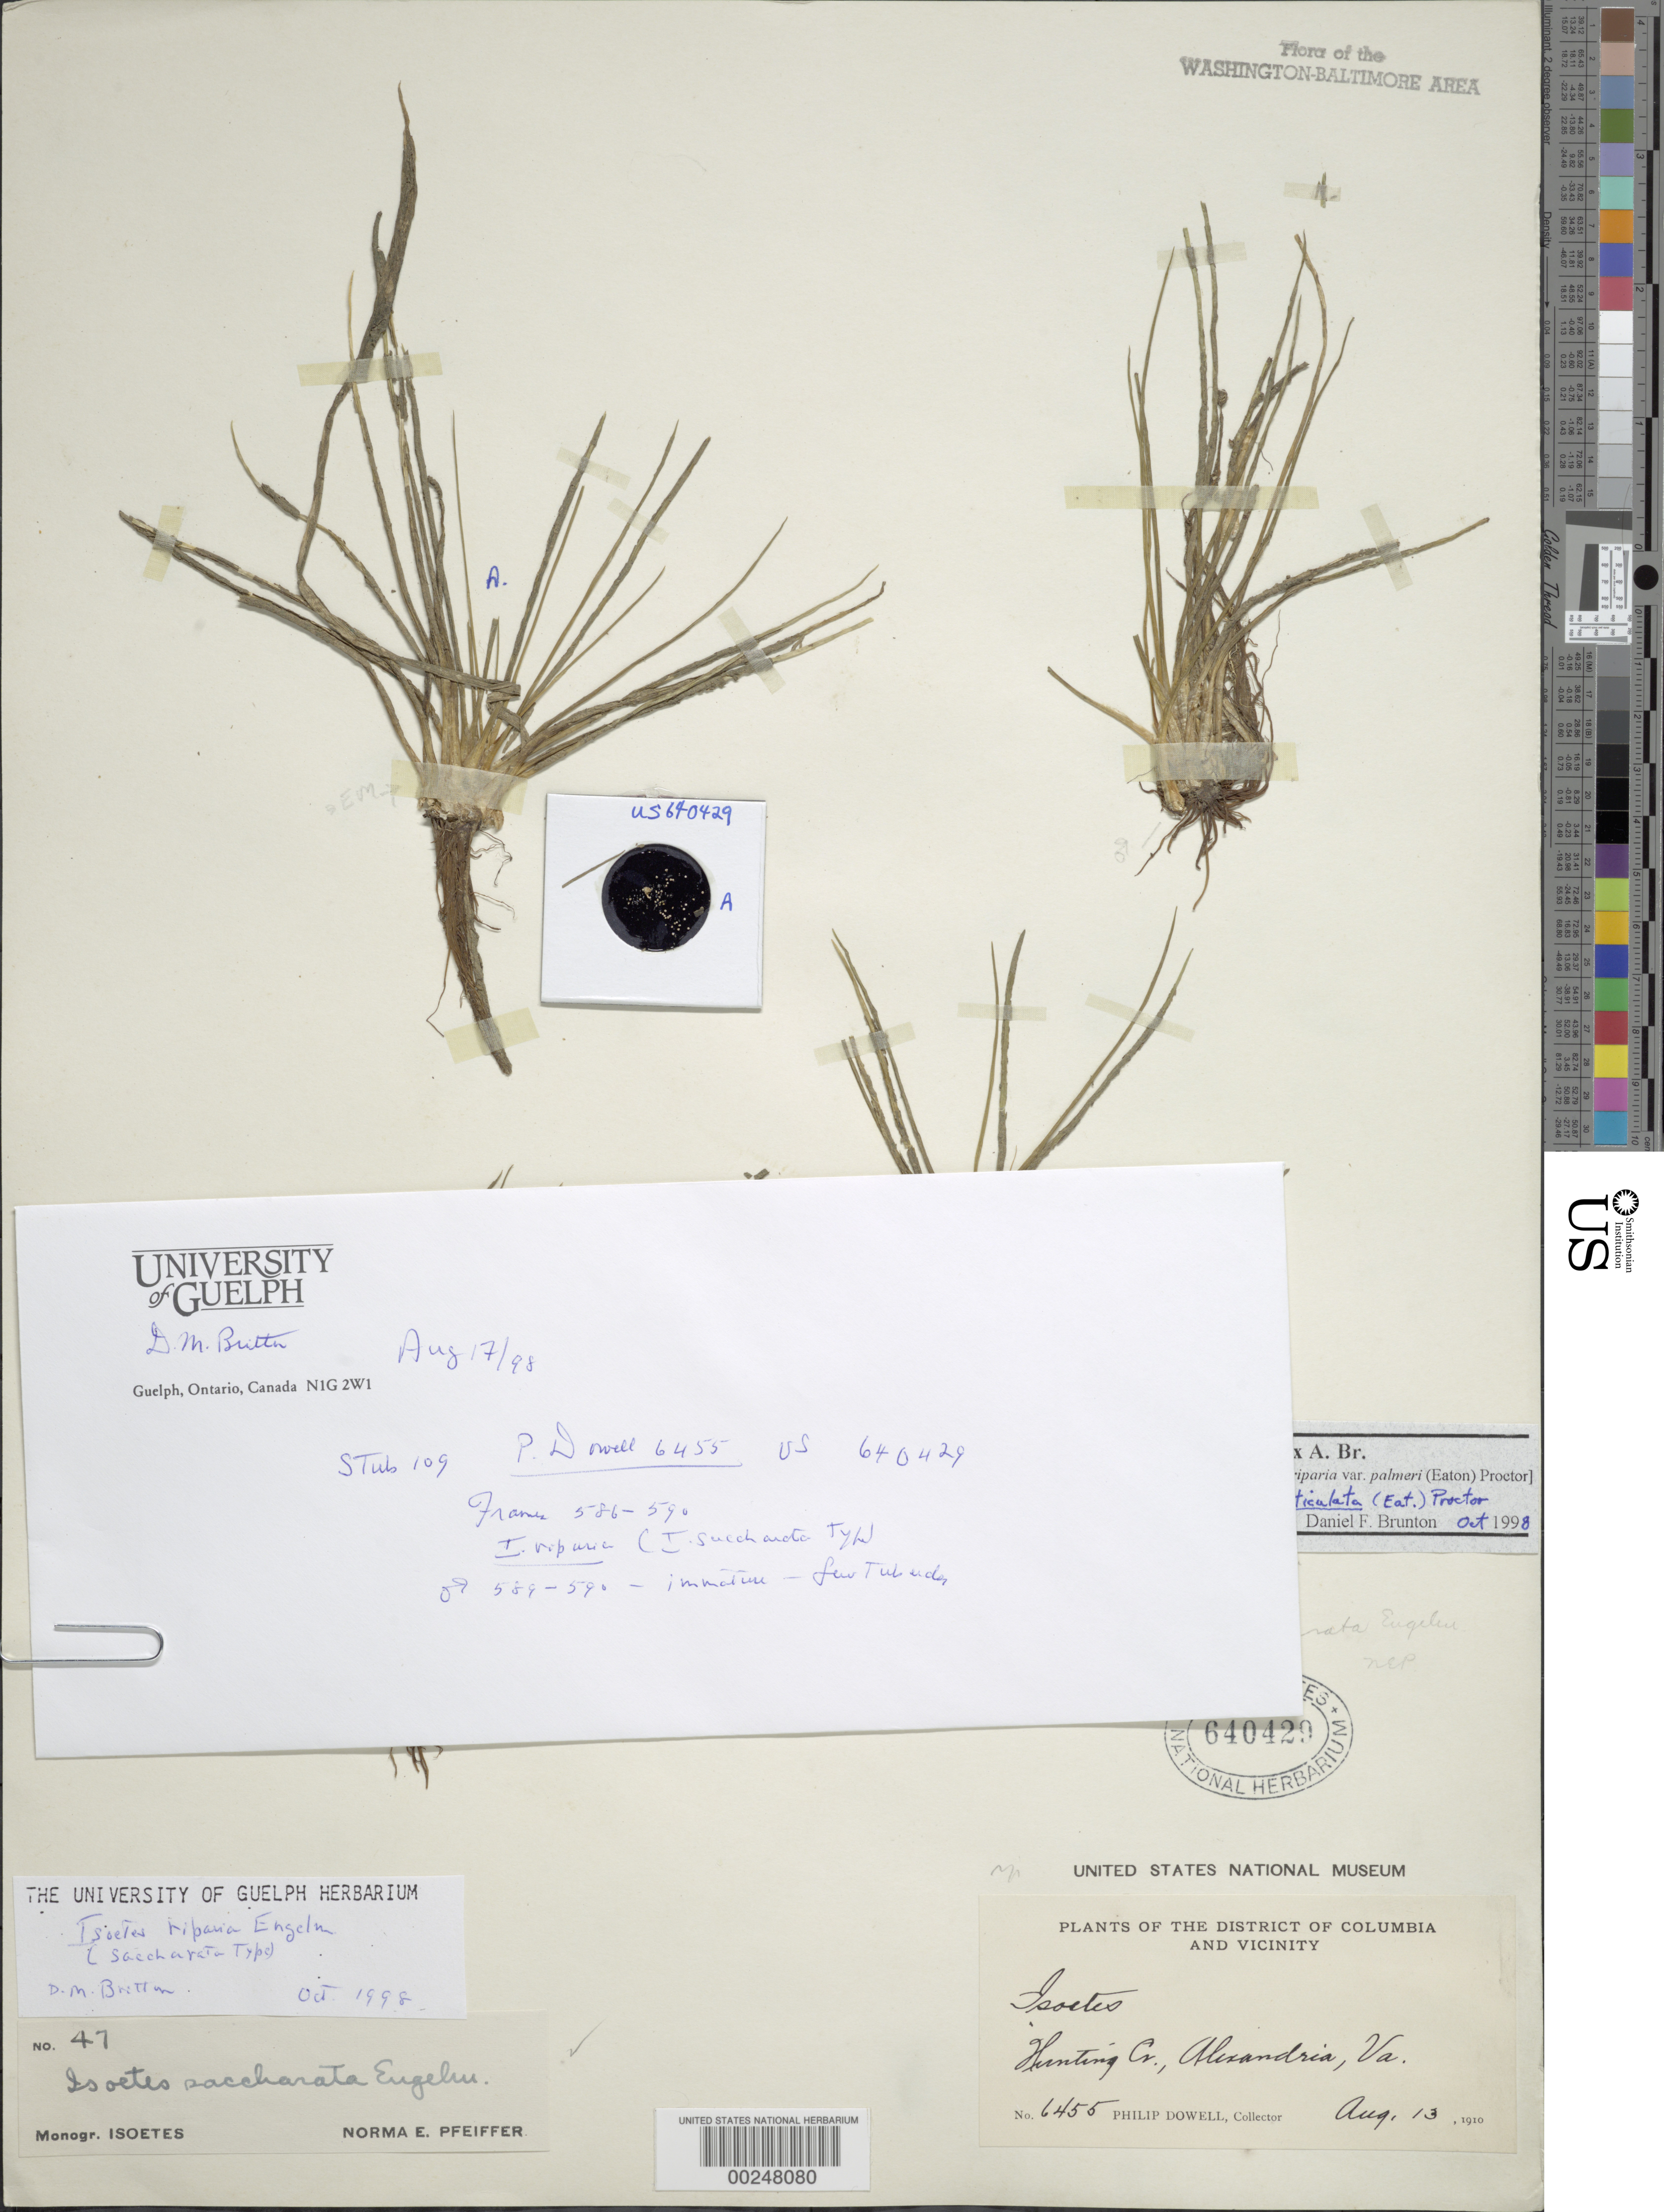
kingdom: Plantae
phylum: Tracheophyta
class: Lycopodiopsida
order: Isoetales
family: Isoetaceae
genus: Isoetes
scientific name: Isoetes riparia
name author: Engelm. ex A. Braun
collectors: P. Dowell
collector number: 6455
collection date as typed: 13 Aug 1910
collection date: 1910-08-13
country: United States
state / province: Virginia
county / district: Fairfax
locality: Hunting Creek, Alexandria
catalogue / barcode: US 640429